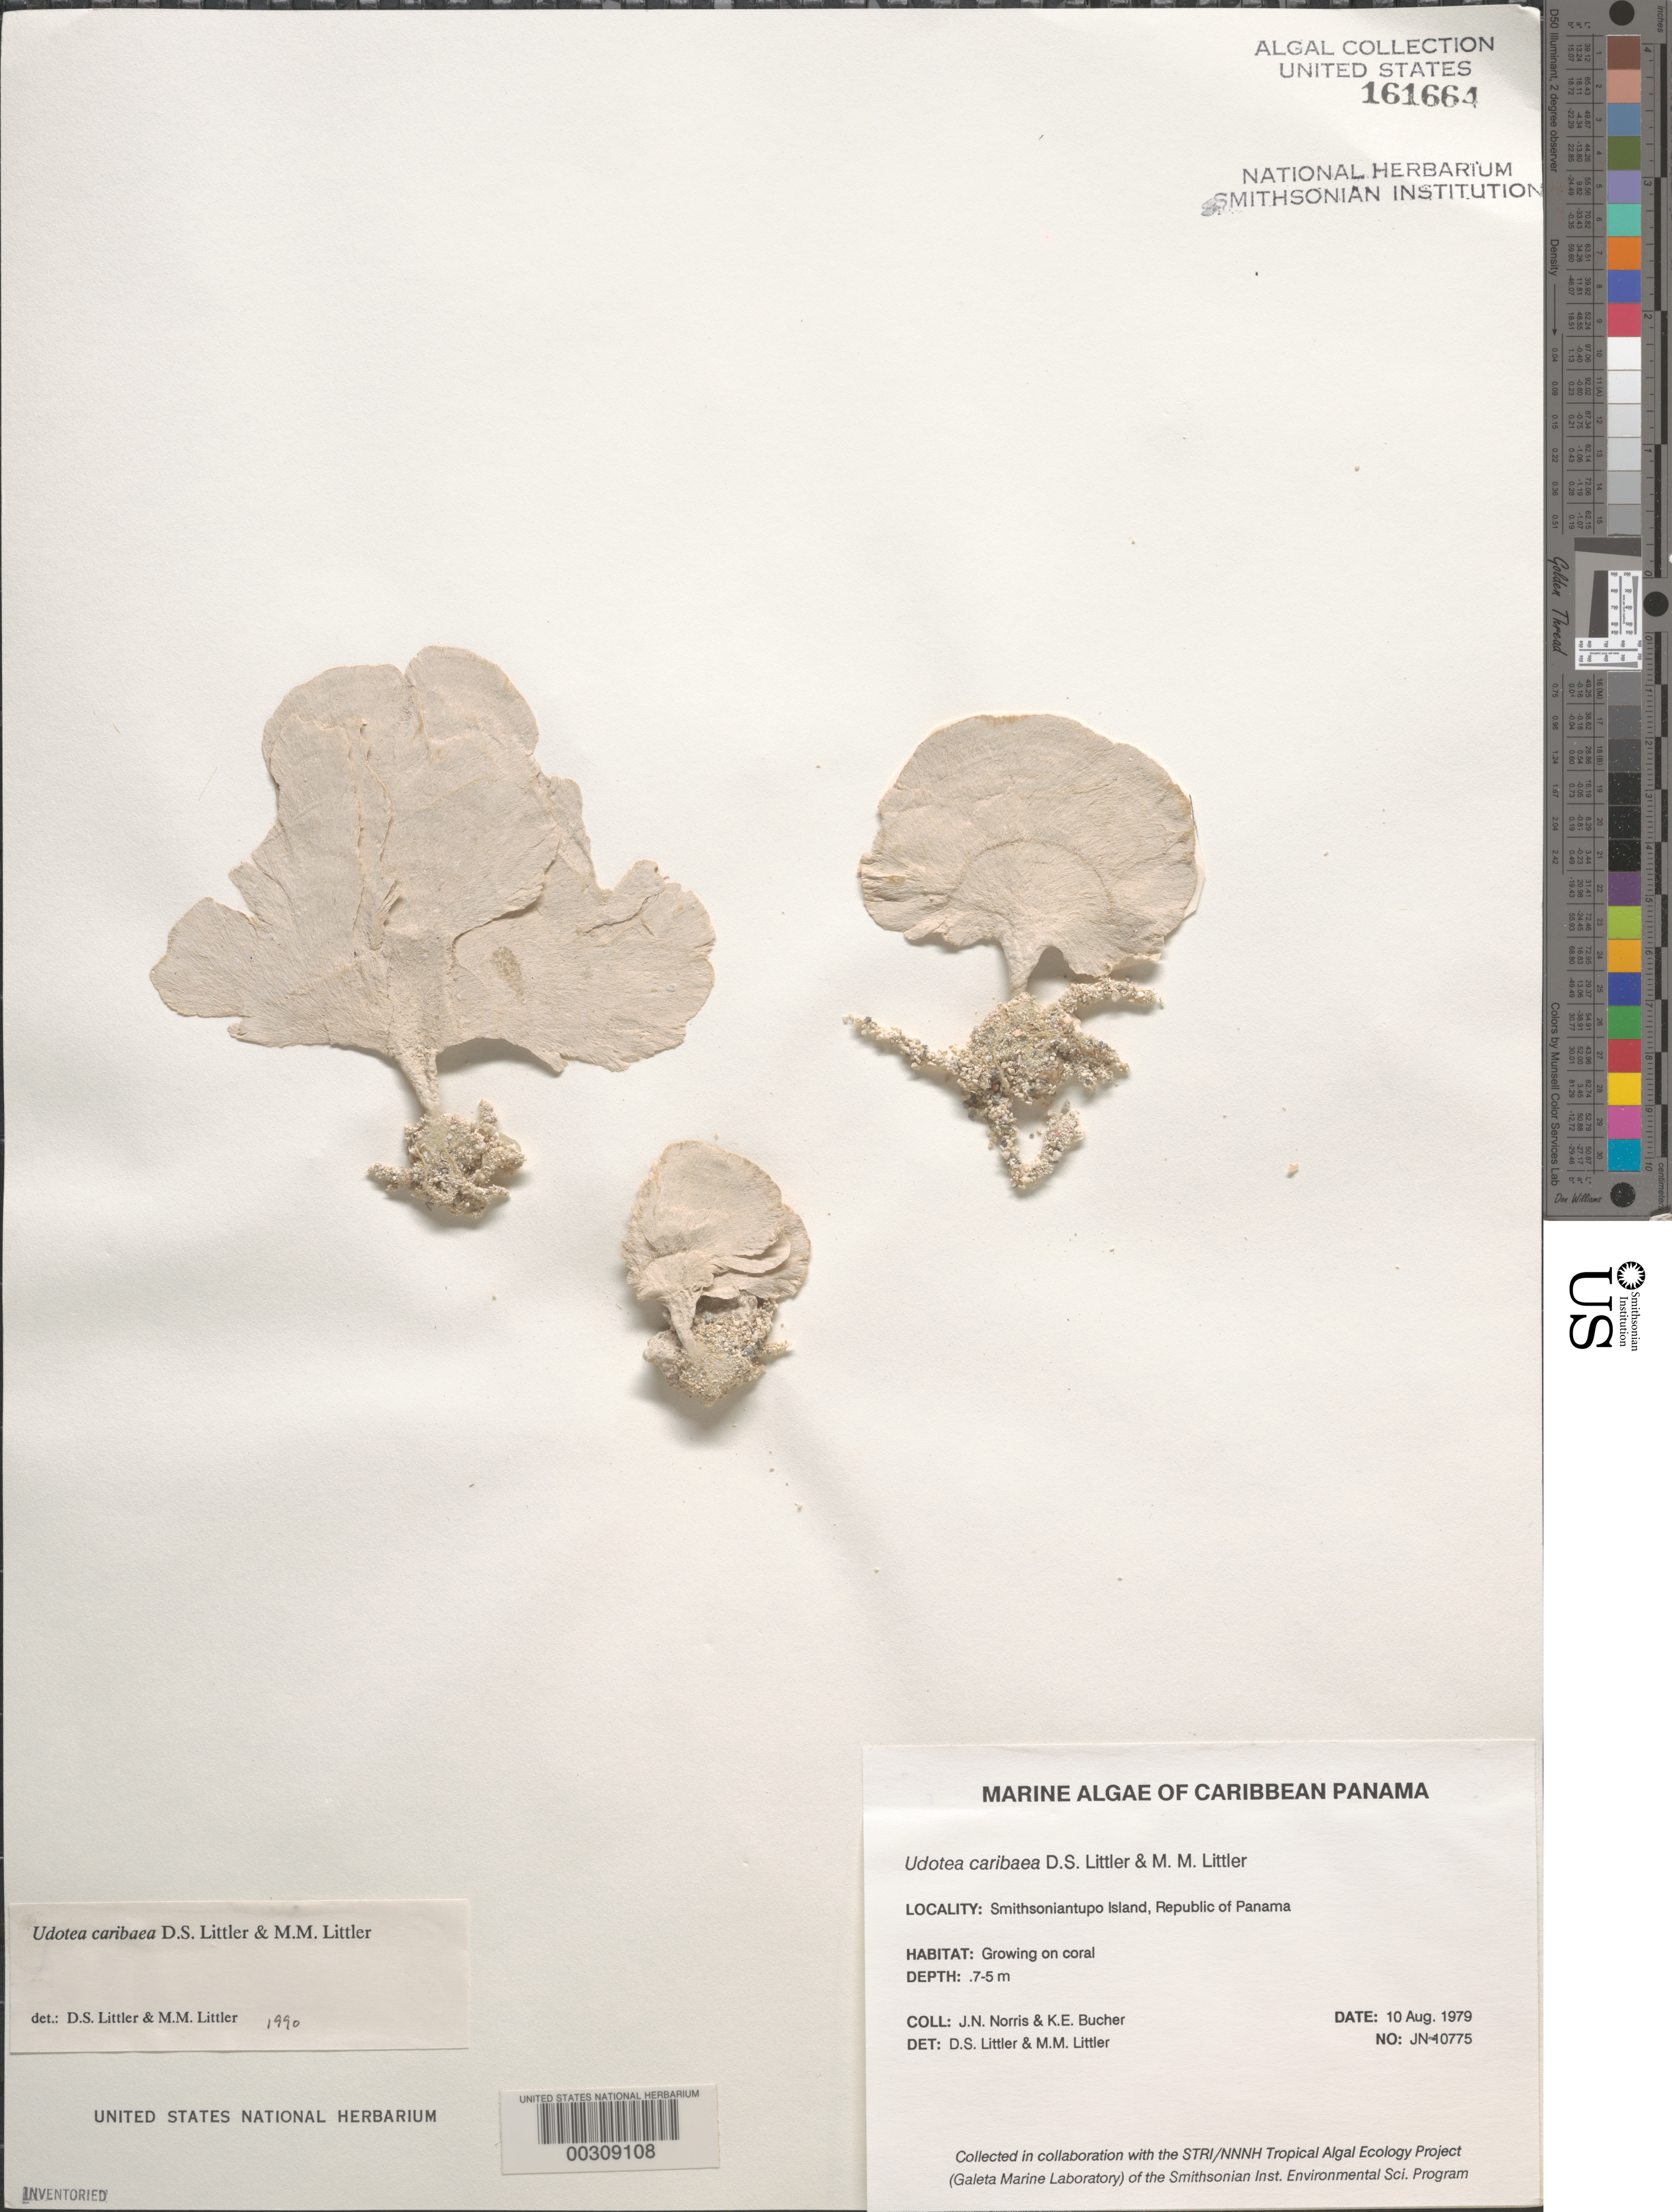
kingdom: Plantae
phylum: Chlorophyta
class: Ulvophyceae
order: Bryopsidales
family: Udoteaceae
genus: Udotea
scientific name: Udotea caribaea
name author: D.S. Littler & Littler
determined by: Littler, D. S.; Littler, M. M.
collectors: J. N. Norris & K. E. Bucher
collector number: JN-10775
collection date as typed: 10 Aug 1979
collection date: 1979-08-10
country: Panama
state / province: Kuna Yala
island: Smithsoniantupo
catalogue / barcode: US 161664